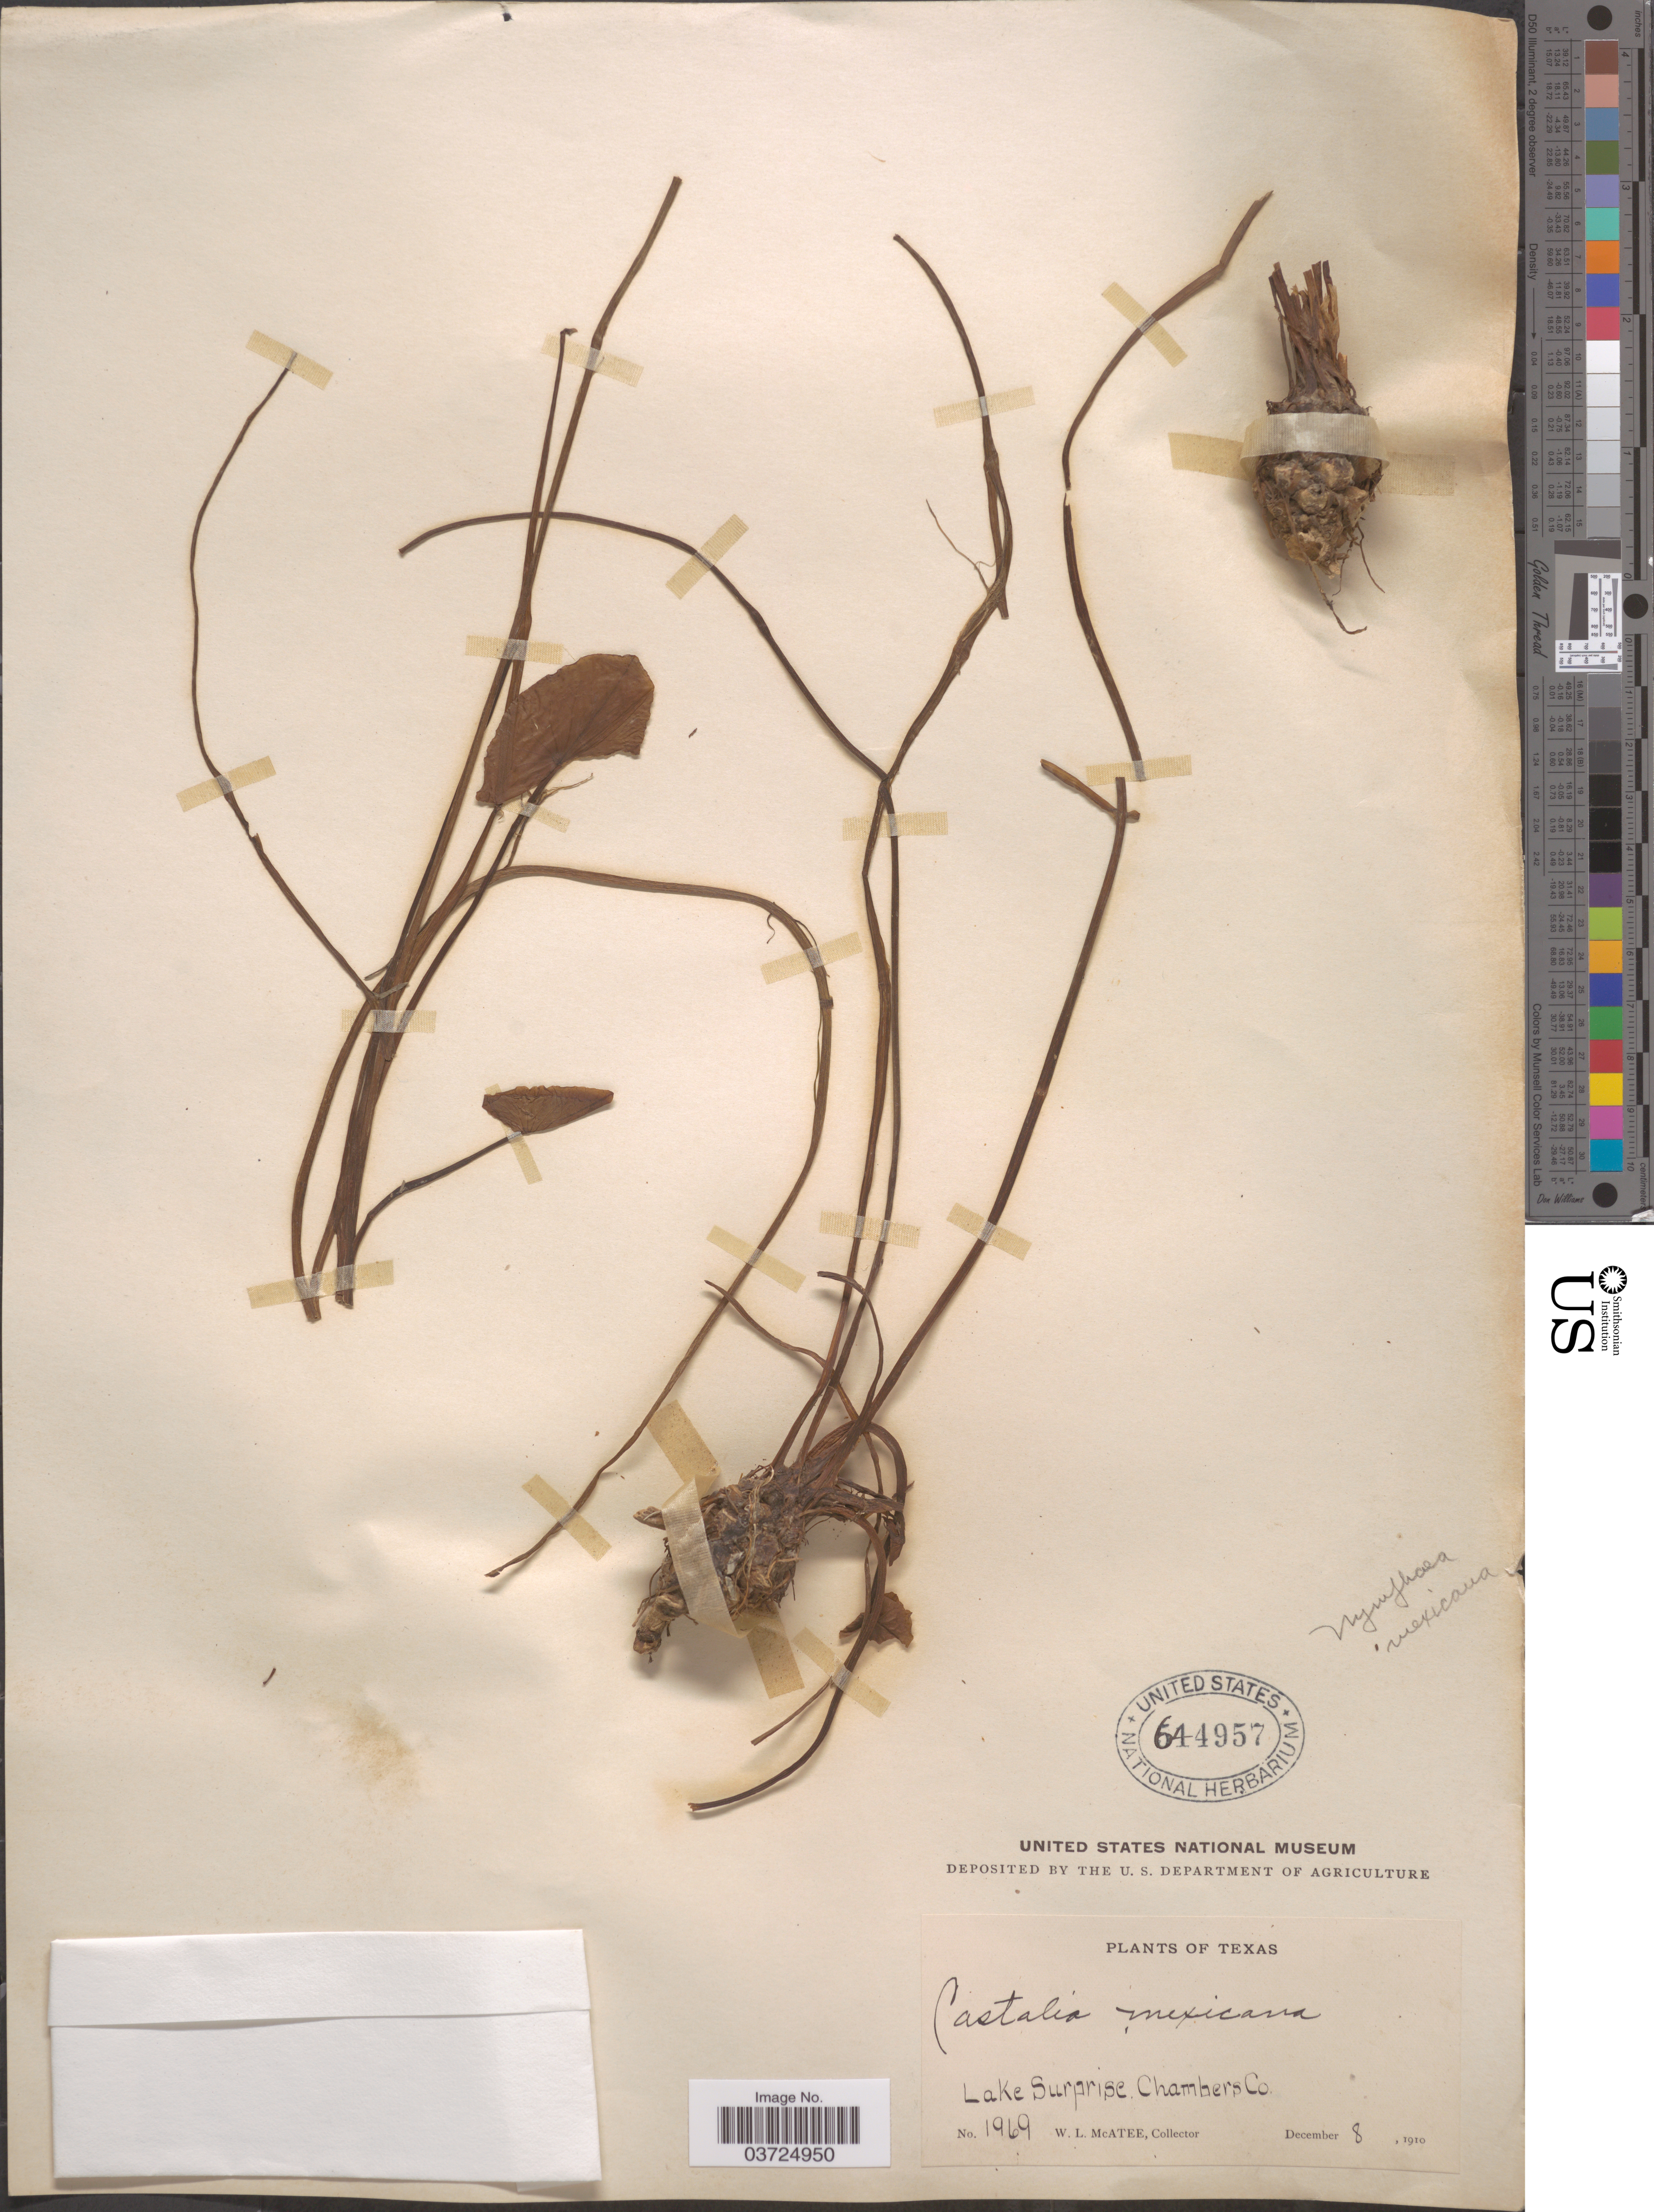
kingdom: Plantae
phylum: Tracheophyta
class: Magnoliopsida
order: Nymphaeales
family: Nymphaeaceae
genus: Nymphaea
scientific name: Nymphaea mexicana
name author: Zucc.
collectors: W. McAtee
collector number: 1969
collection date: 1910-12-08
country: United States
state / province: Texas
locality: Lake Surprise. Chambers Co.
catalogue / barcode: US 644957